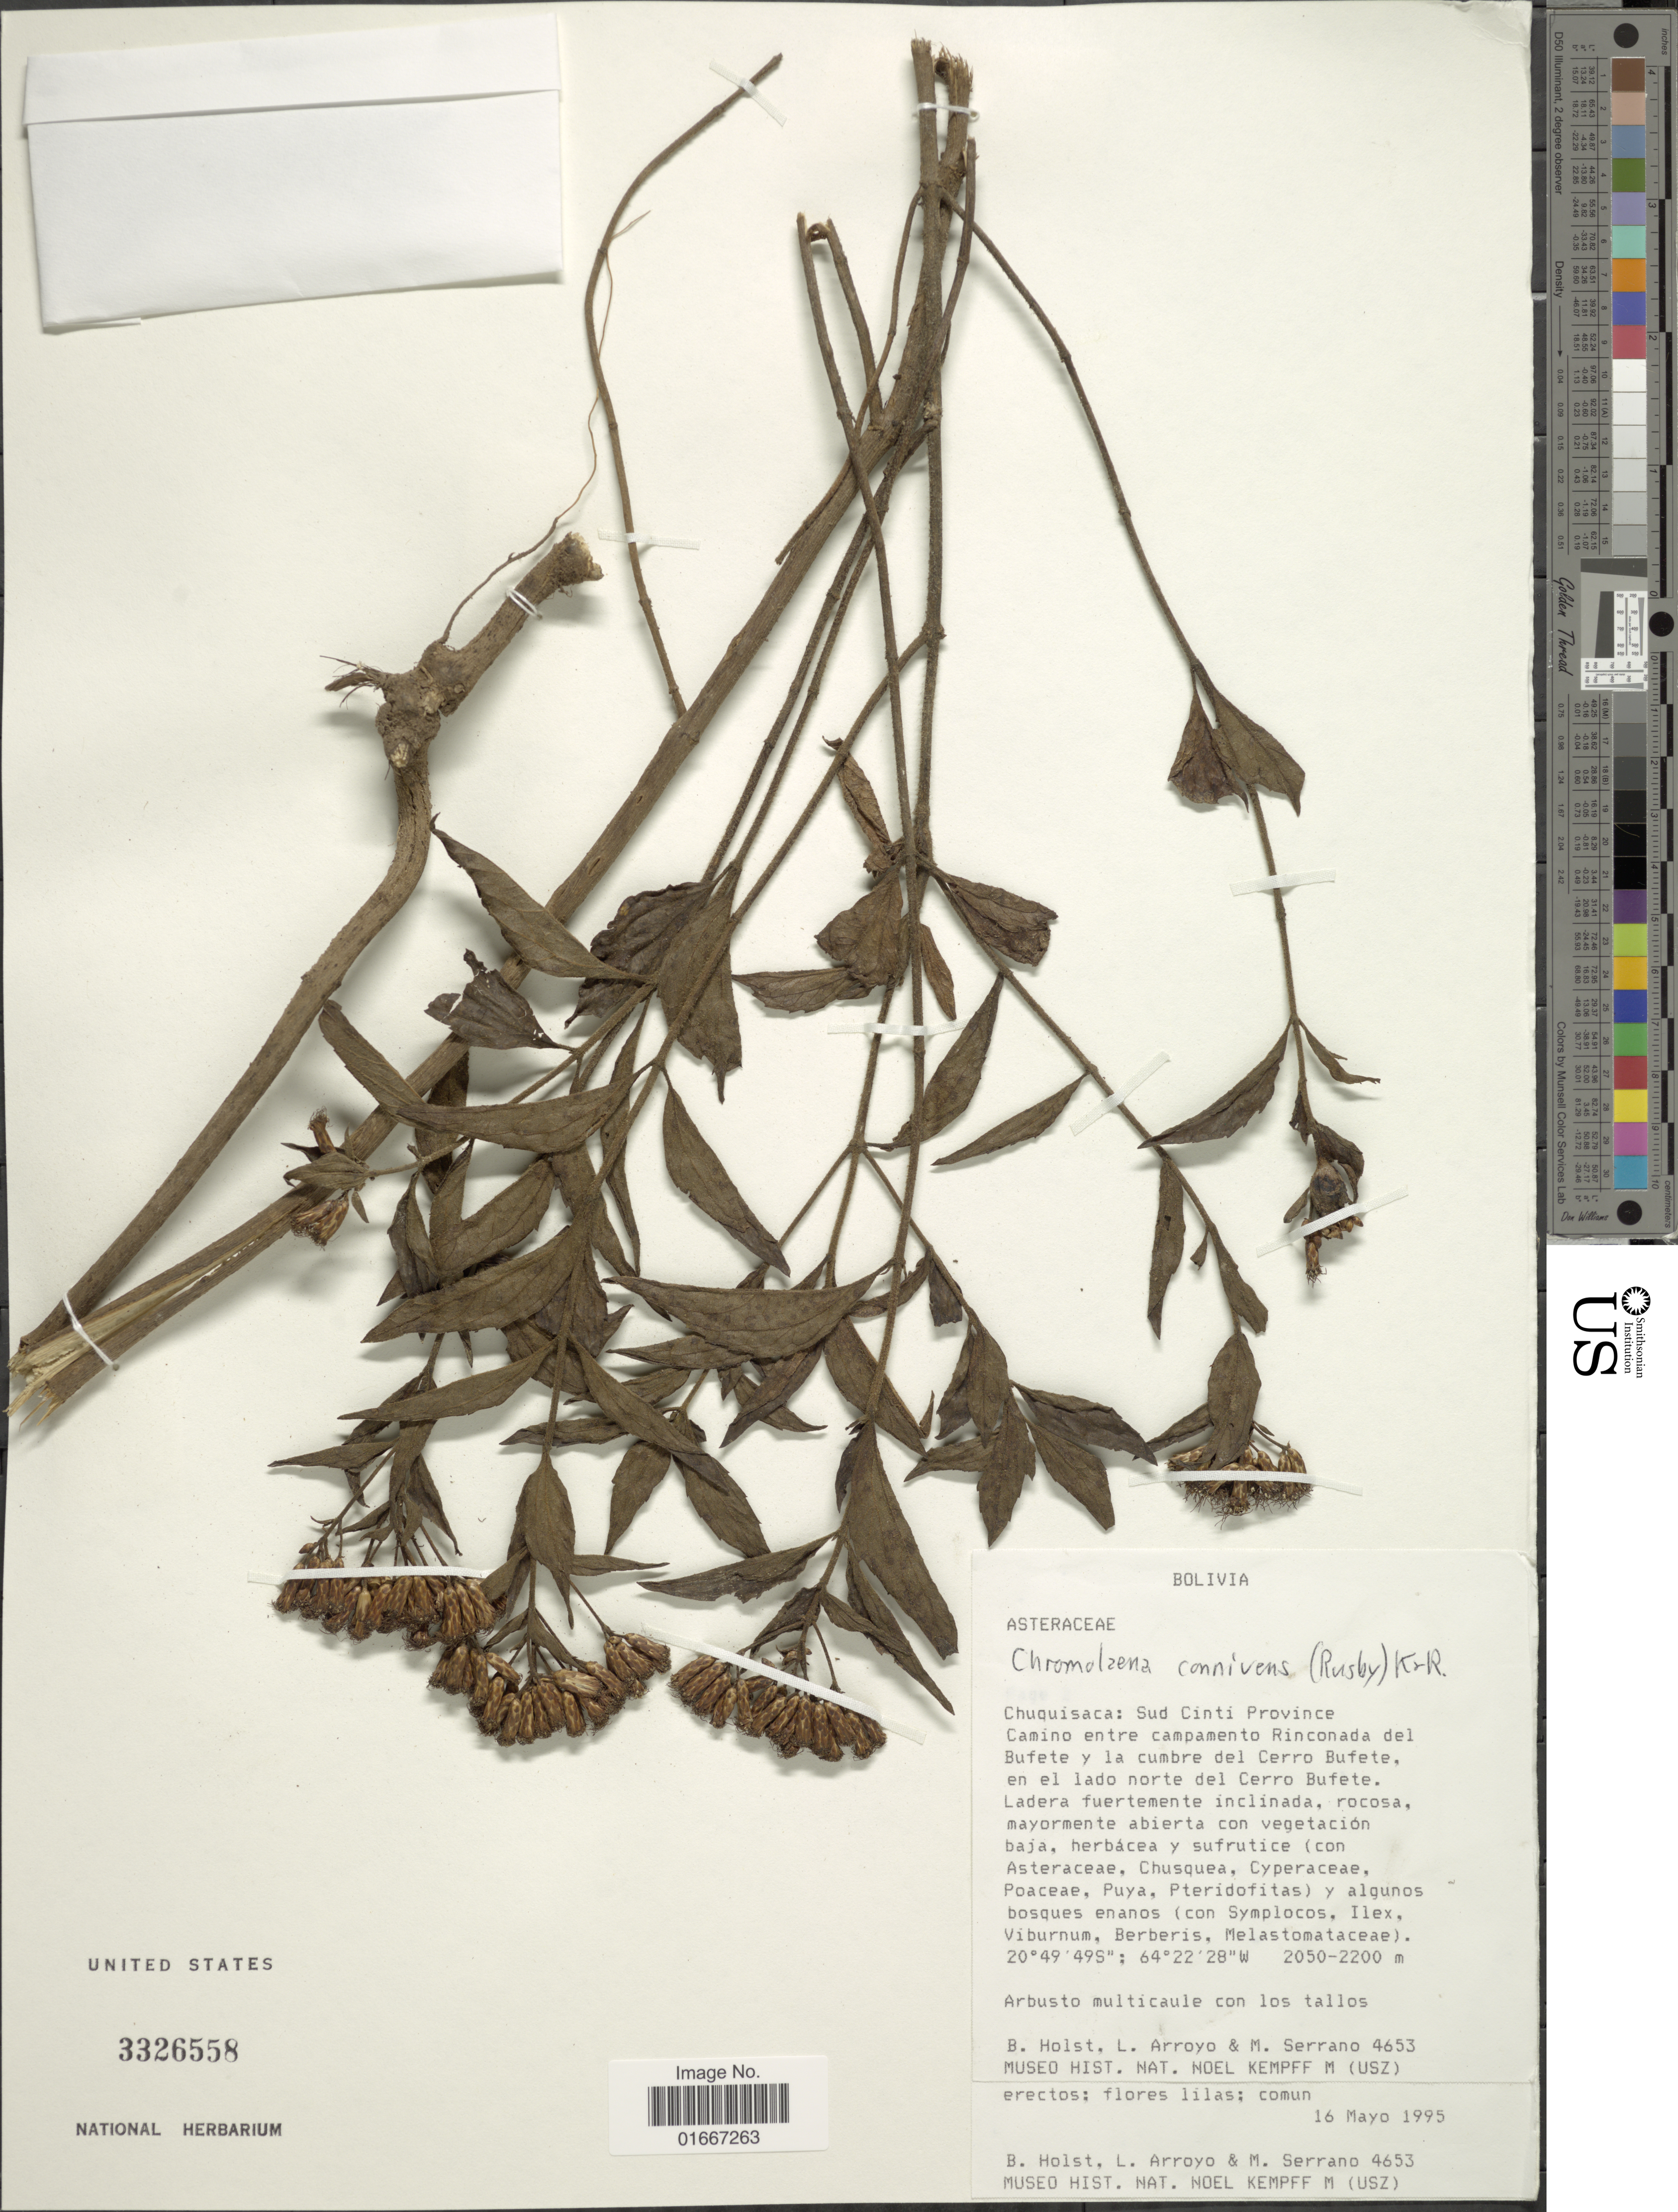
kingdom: Plantae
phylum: Tracheophyta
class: Magnoliopsida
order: Asterales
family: Asteraceae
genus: Chromolaena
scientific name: Chromolaena connivens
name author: (Rusby) R.M. King & H. Rob.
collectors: B. Holst, L. Arroyo & M. Serrano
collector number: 4653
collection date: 1995-05-16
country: Bolivia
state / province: Chuquisaca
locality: Sud Cinti Province Camino entre campamento Rinconada del Bufete y la cumbre del Cerro Bufete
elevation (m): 2050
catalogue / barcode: US 3326558